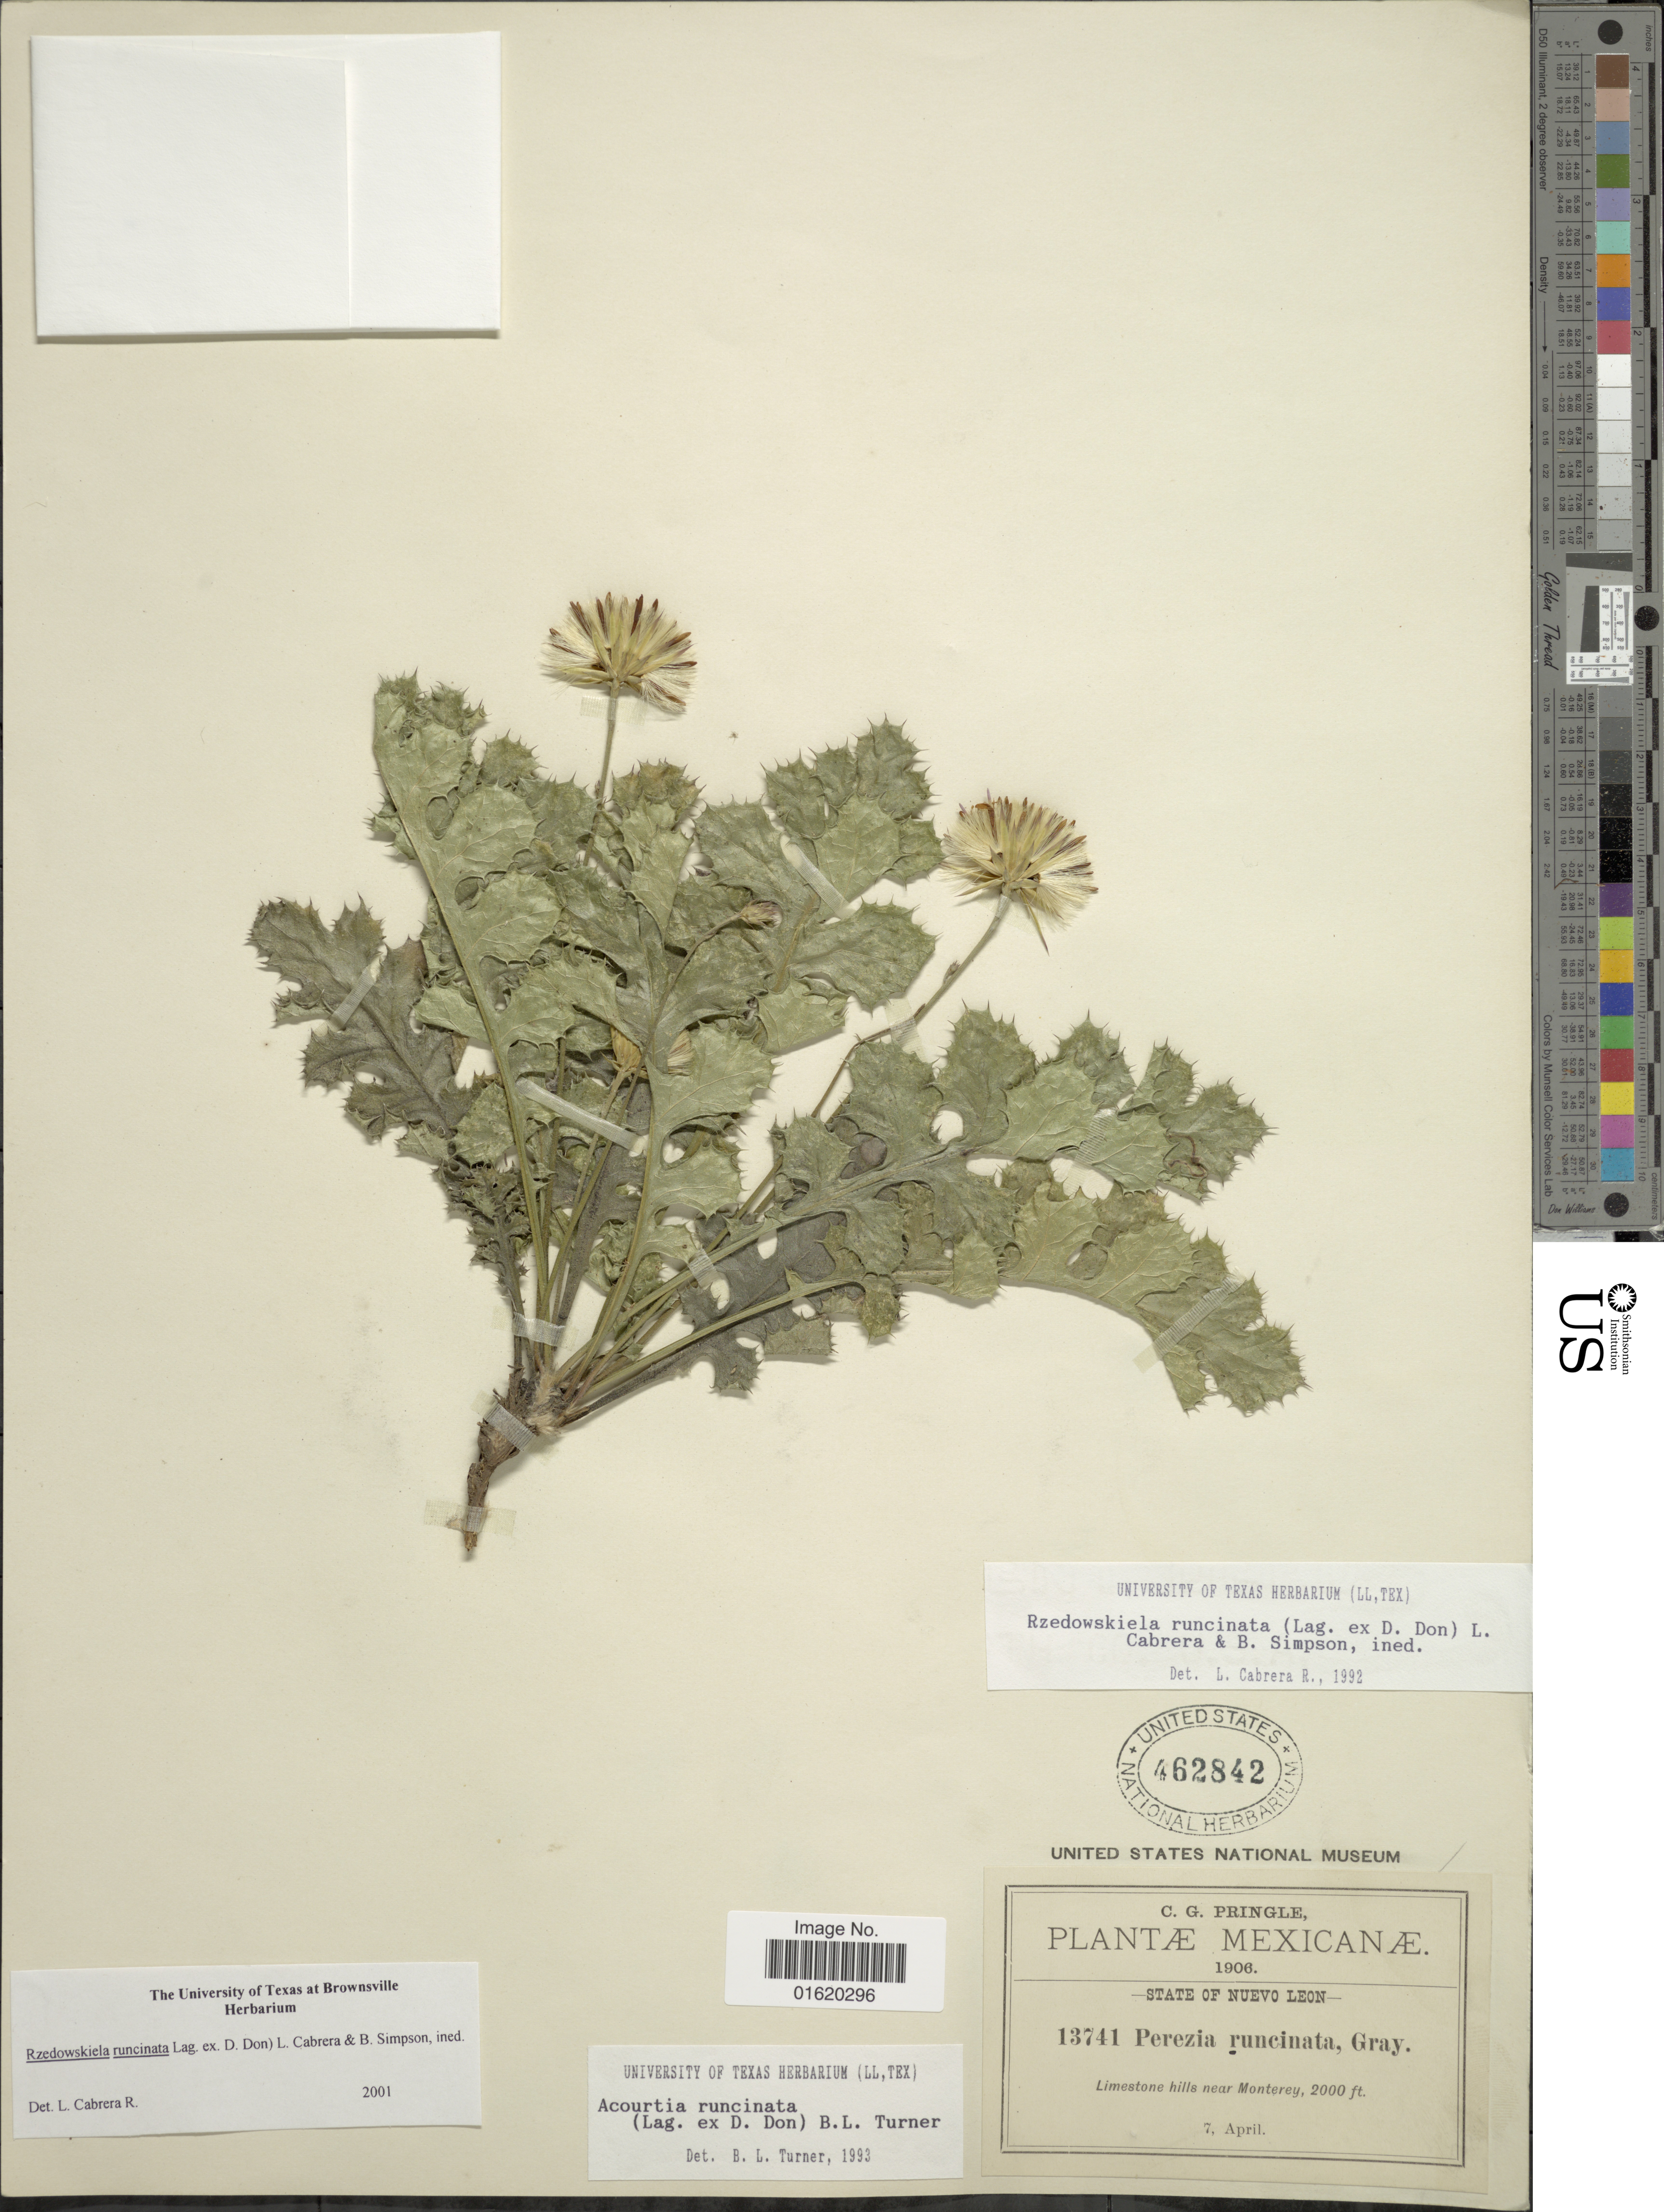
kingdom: Plantae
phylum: Tracheophyta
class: Magnoliopsida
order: Asterales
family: Asteraceae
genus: Acourtia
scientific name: Acourtia runcinata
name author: (D. Don) B.L. Turner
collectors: C. G. Pringle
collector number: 13741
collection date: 1906-04-07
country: Mexico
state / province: Nuevo León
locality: Limestone hills near Monterey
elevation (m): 610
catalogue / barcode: US 462842